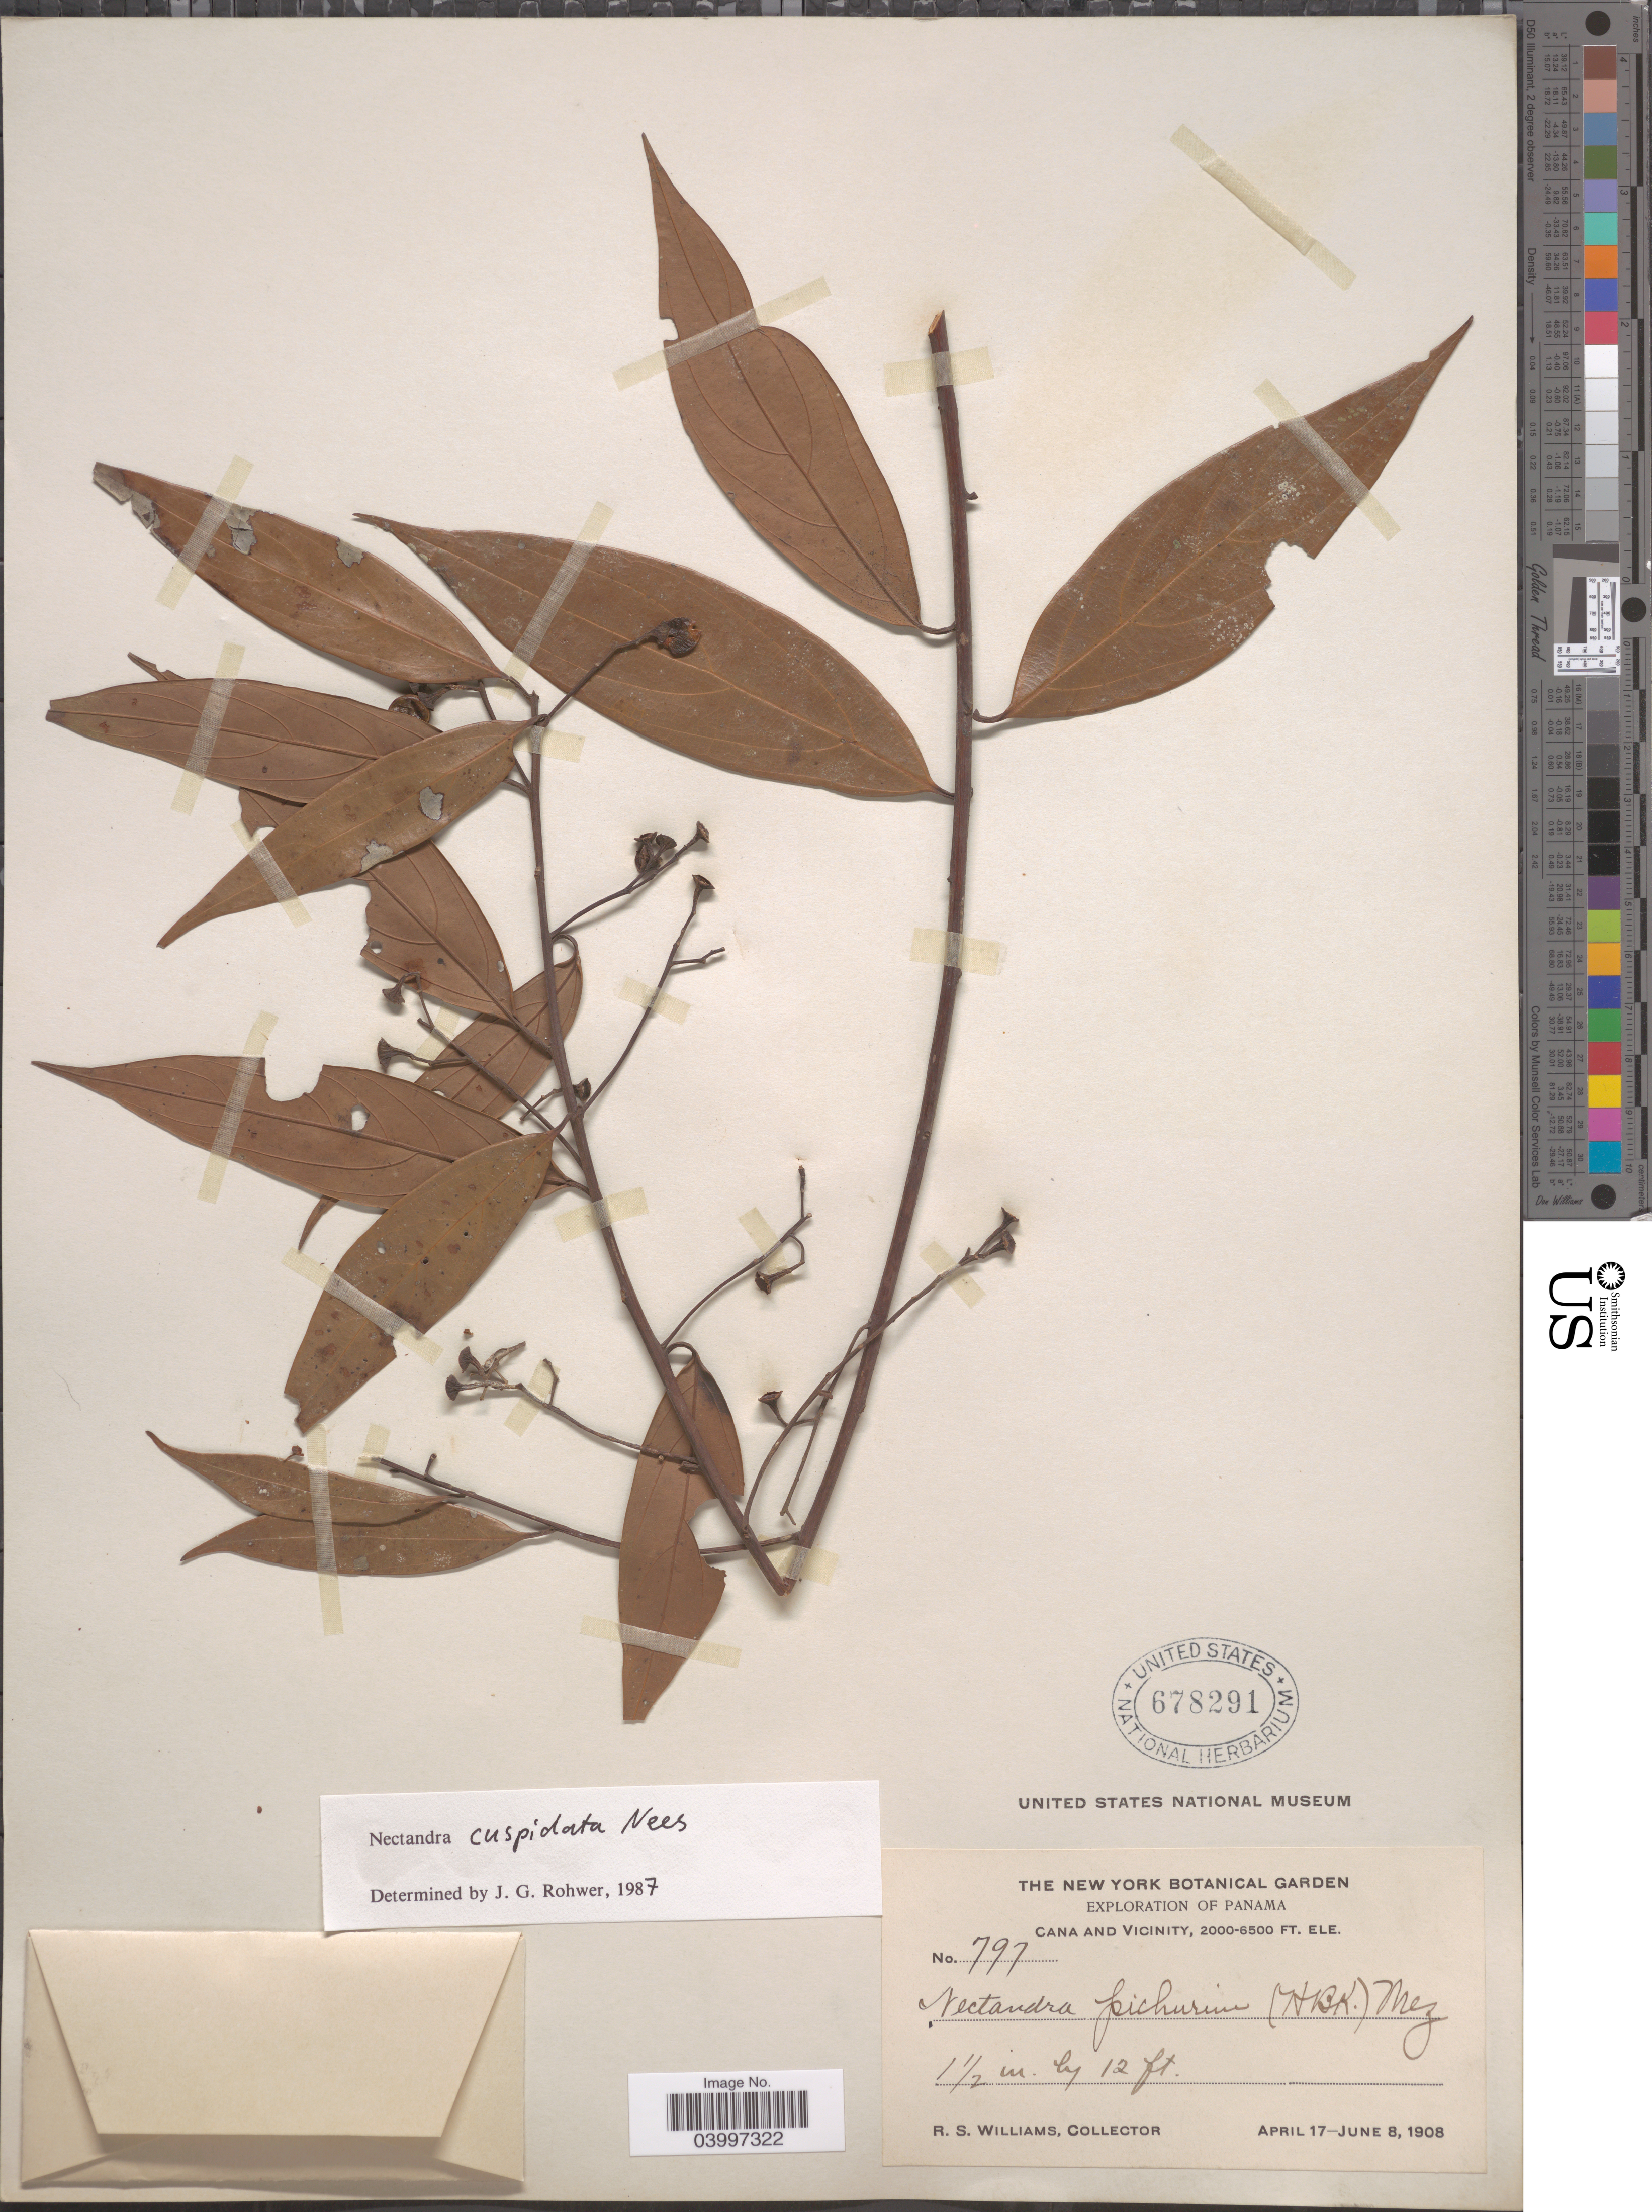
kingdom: Plantae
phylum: Tracheophyta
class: Magnoliopsida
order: Laurales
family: Lauraceae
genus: Nectandra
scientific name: Nectandra cuspidata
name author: Nees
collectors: R. S. Williams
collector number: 797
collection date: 1908-04-17/1908-06-08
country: Panama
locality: Cana and vicinity.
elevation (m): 610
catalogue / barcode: US 678291